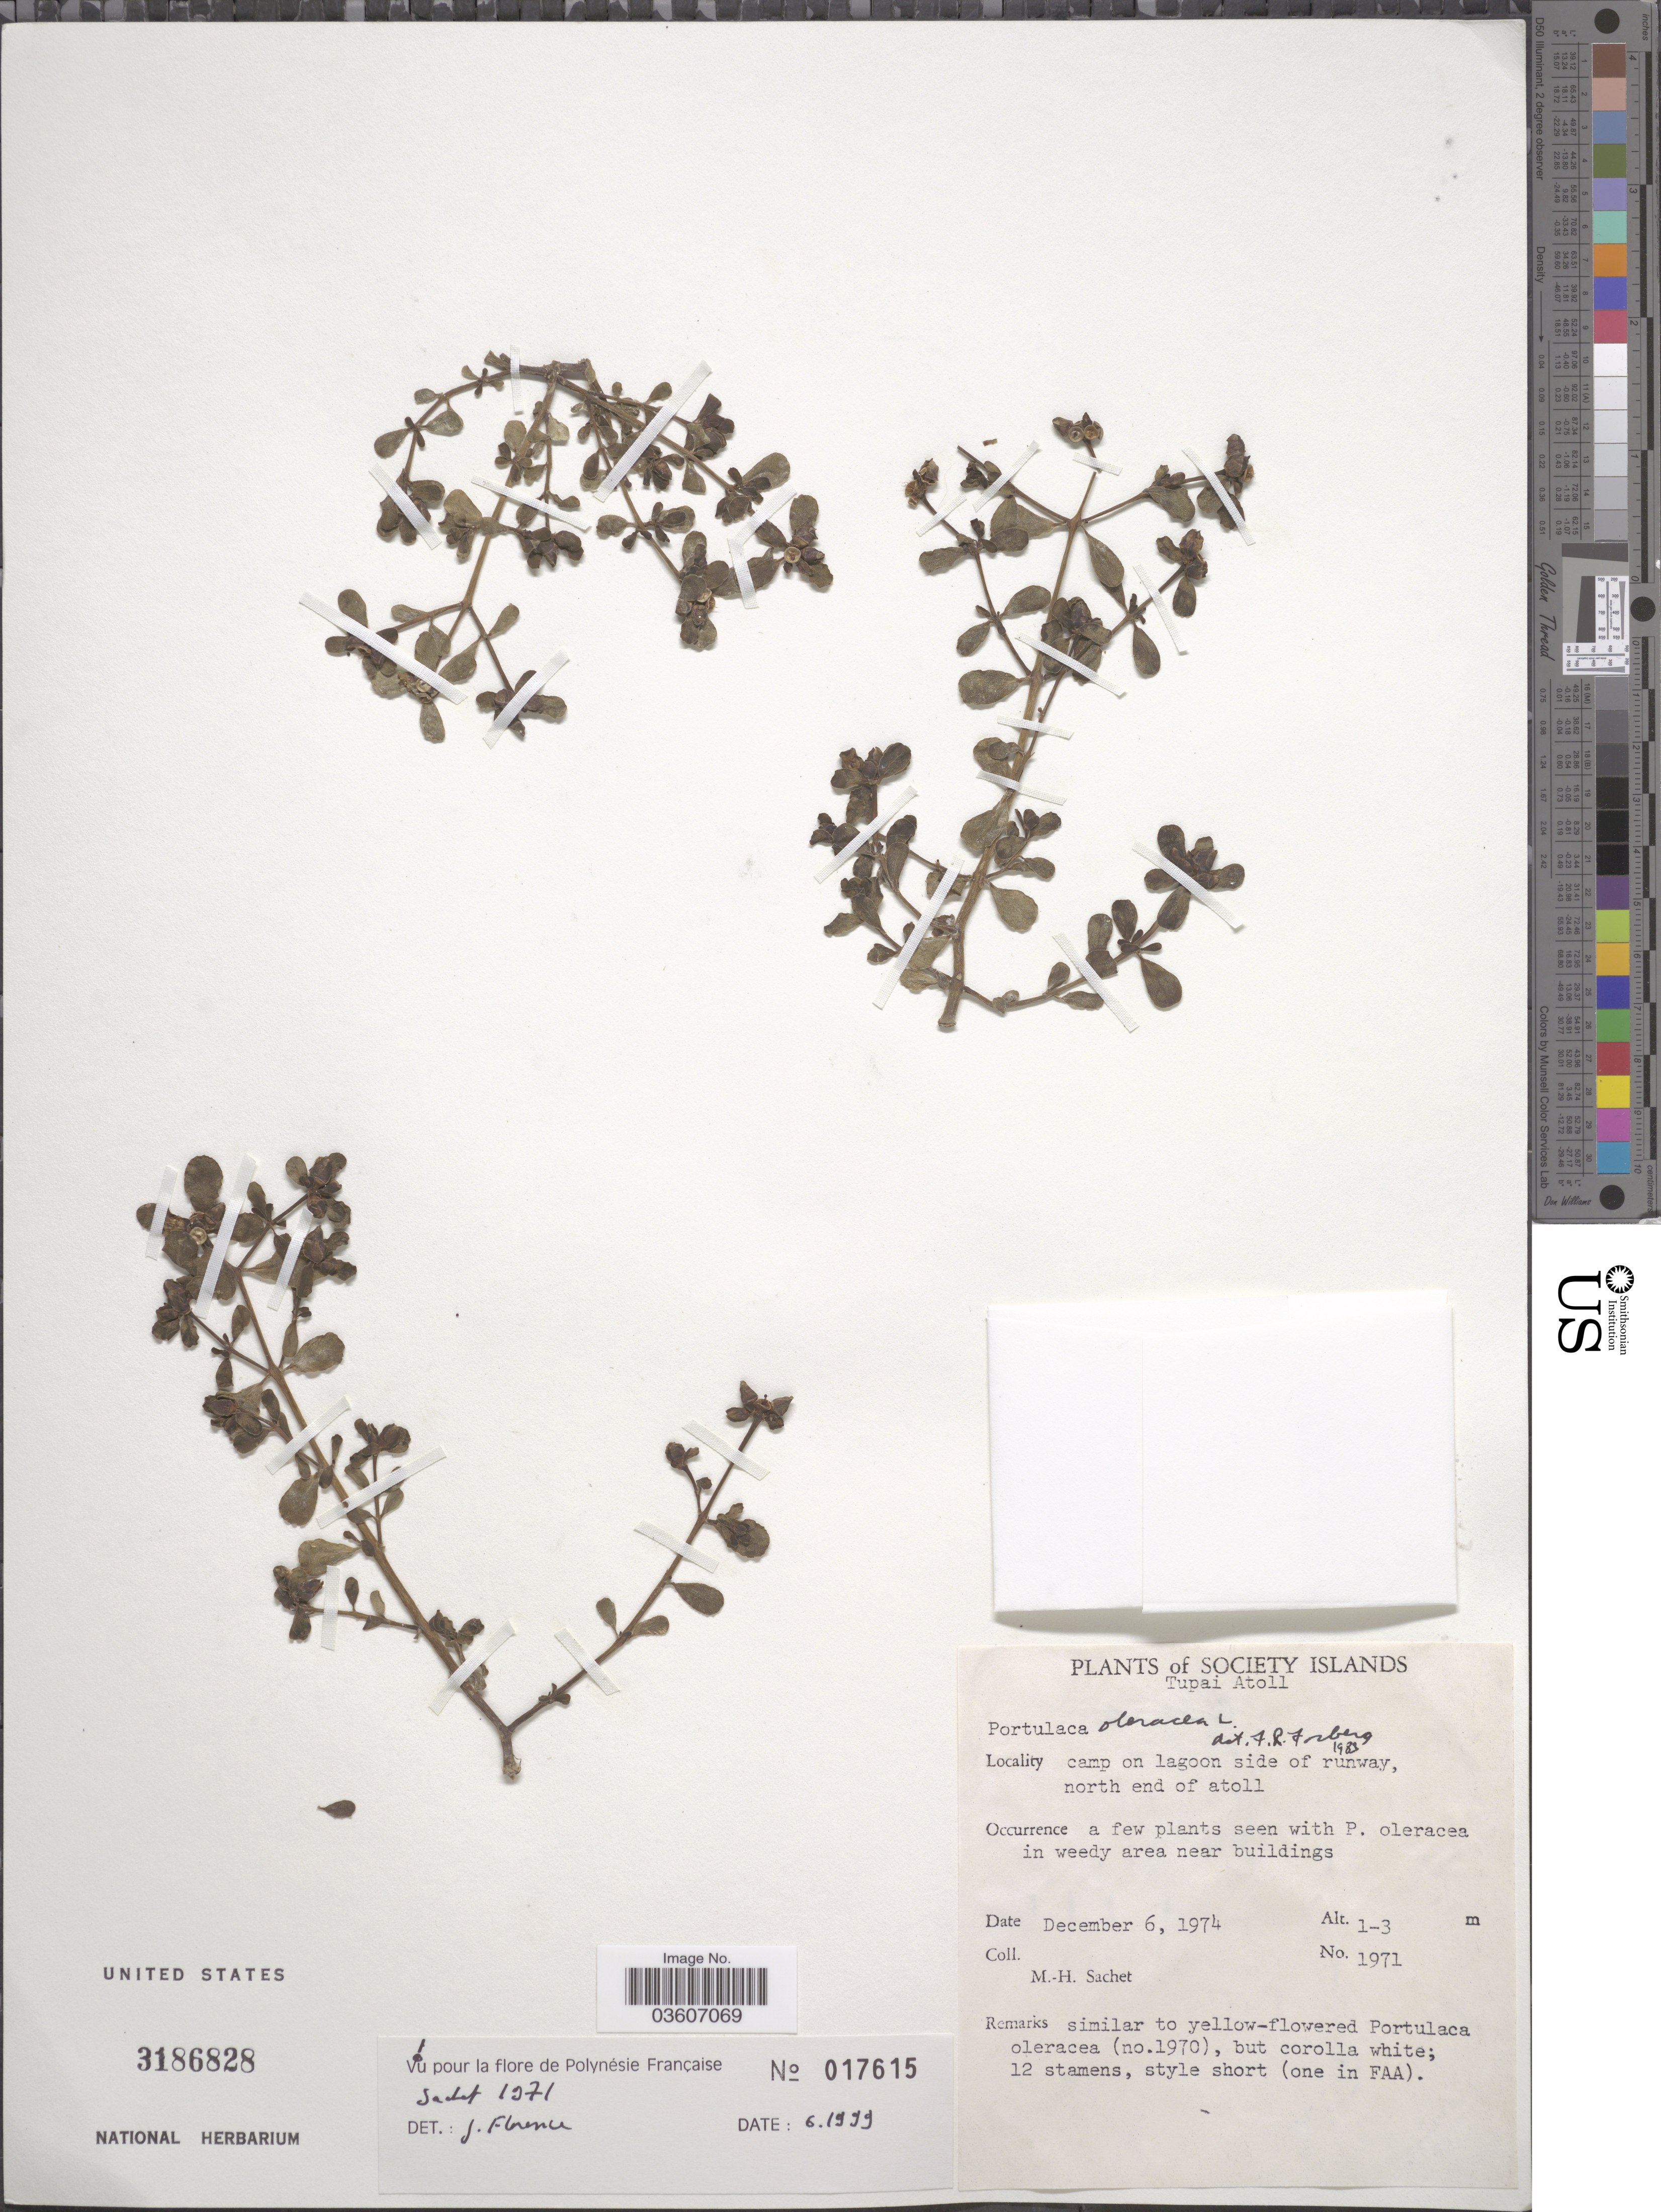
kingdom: Plantae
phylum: Tracheophyta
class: Magnoliopsida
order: Caryophyllales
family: Portulacaceae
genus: Portulaca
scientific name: Portulaca oleracea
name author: L.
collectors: M.-H. Sachet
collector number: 1971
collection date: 1974-12-06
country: French Polynesia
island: Tupai Atoll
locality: Society Islands. Tupai Atoll. Camp on lagoon side of runway, north end of atoll.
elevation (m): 1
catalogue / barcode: US 3186828